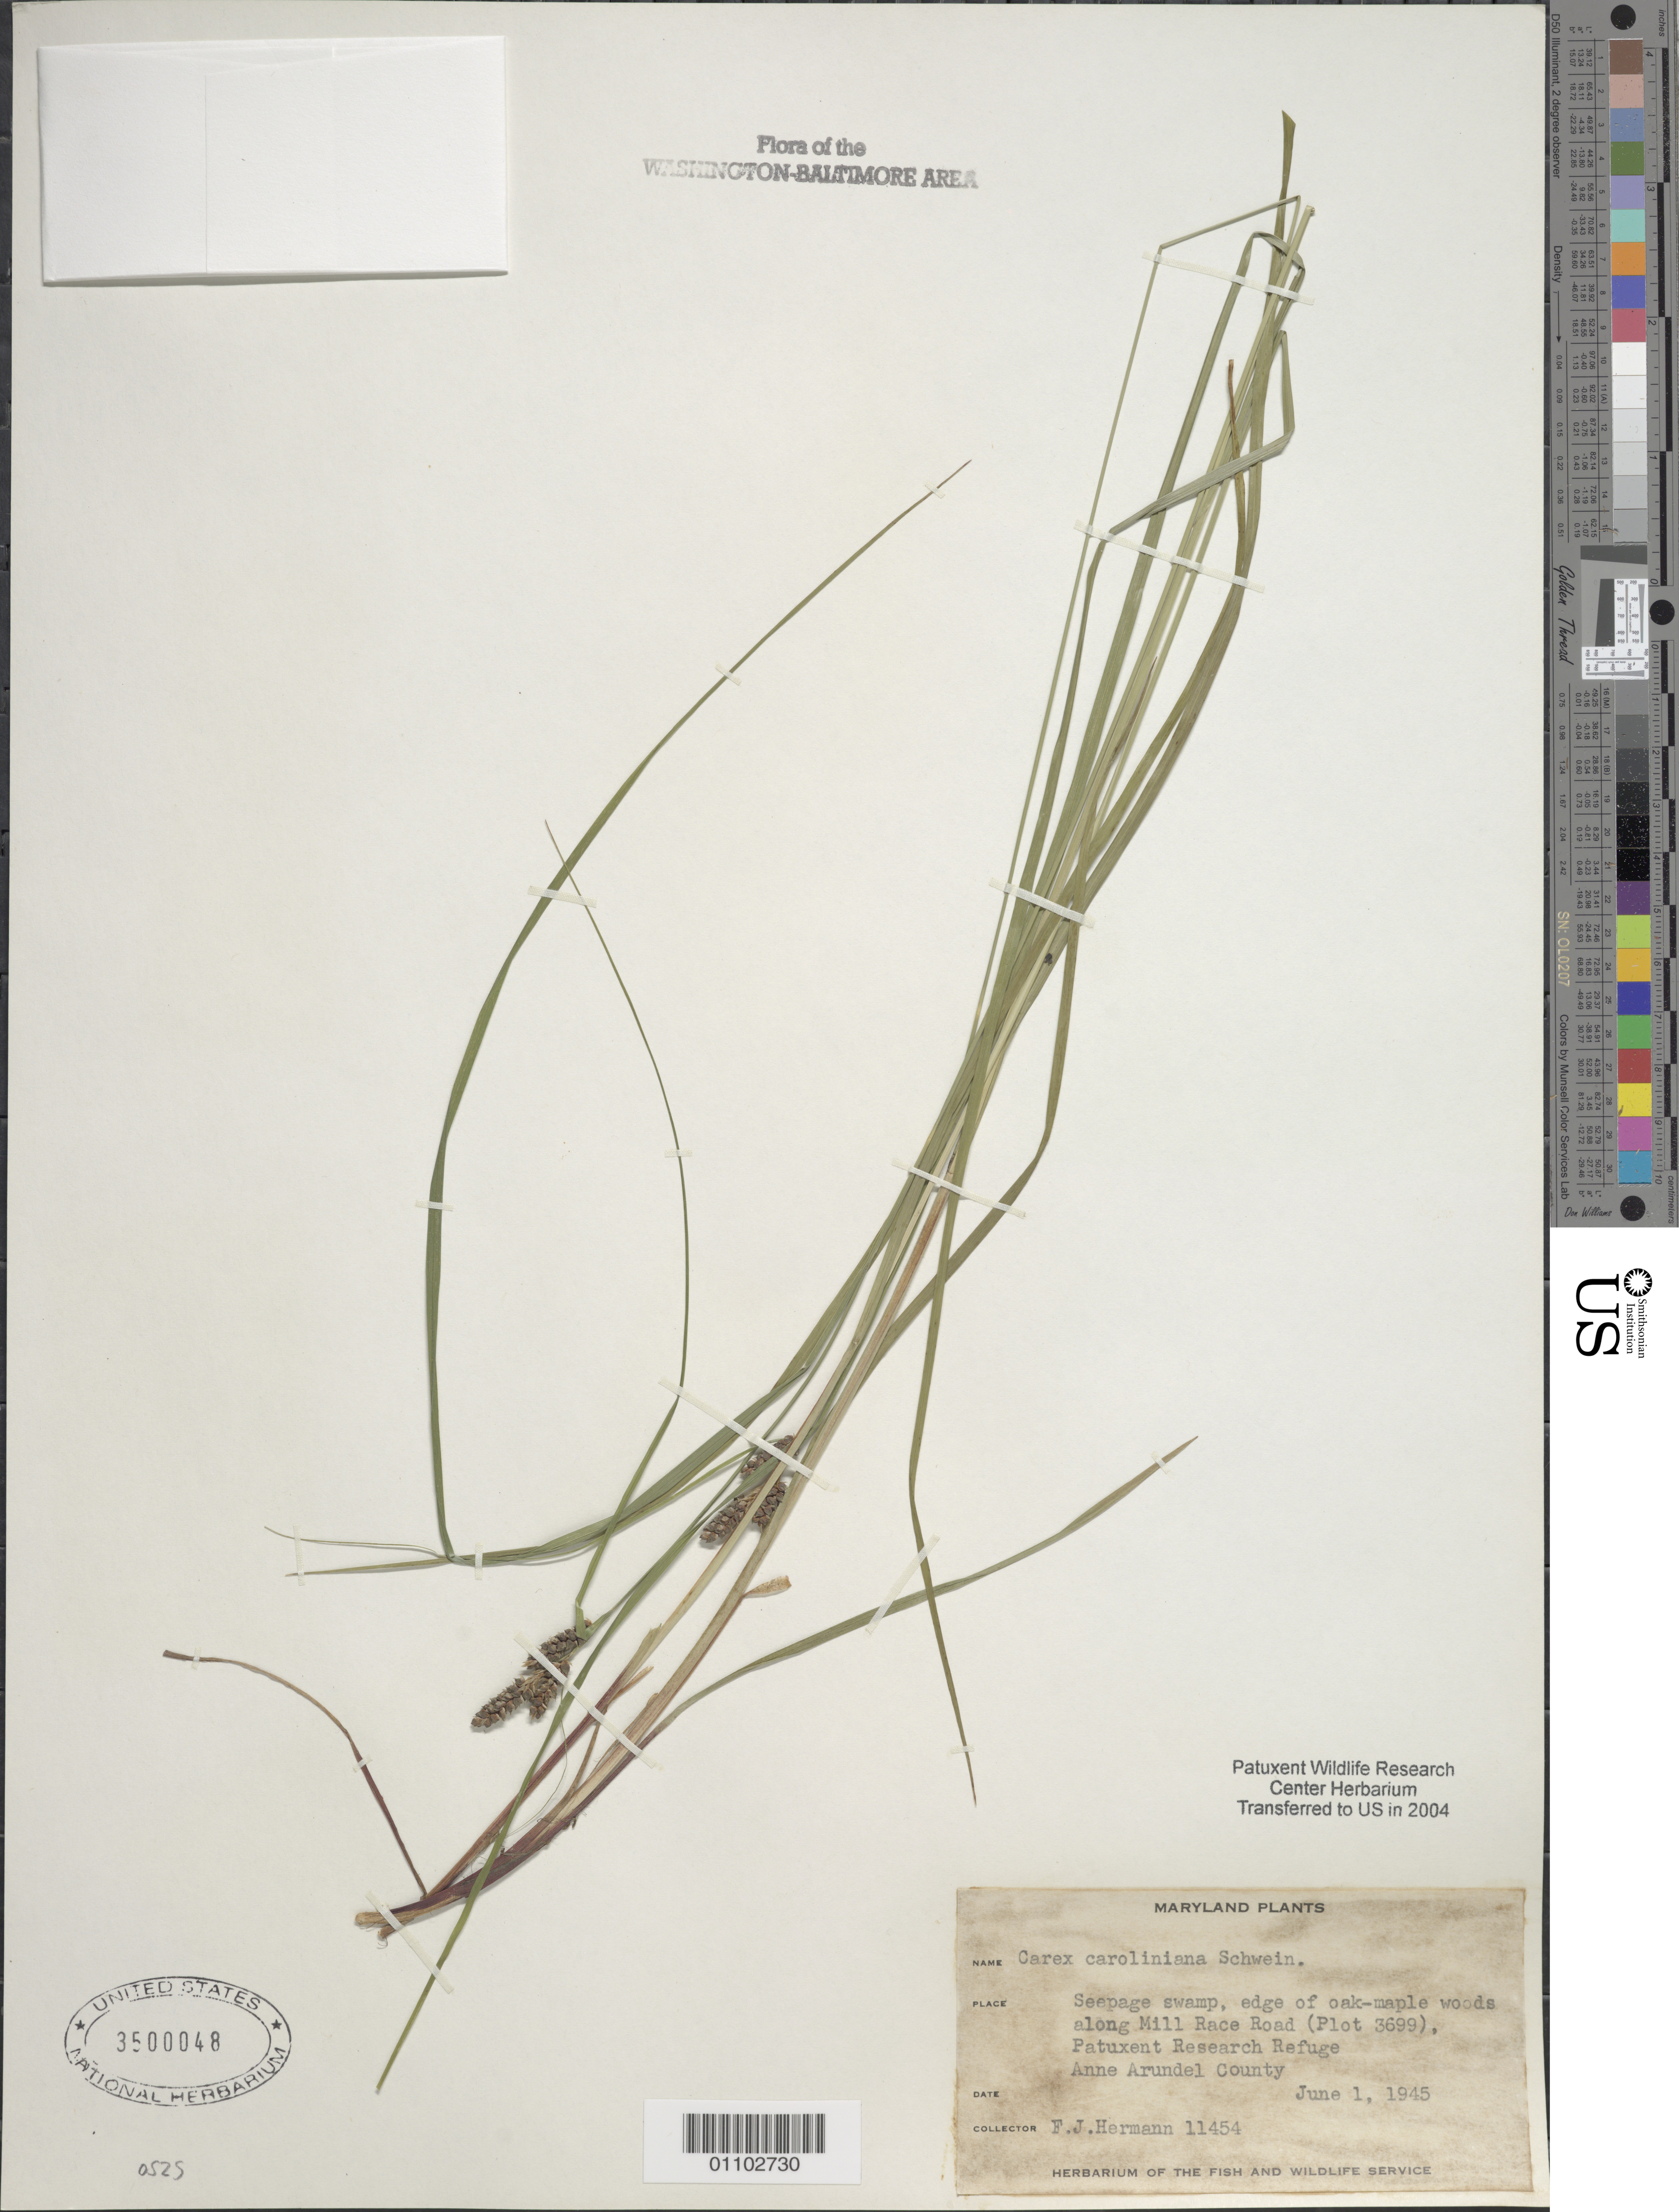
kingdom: Plantae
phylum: Tracheophyta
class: Liliopsida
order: Poales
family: Cyperaceae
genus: Carex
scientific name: Carex caroliniana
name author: Schwein.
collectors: F. J. Hermann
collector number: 11454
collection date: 1945-06-01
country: United States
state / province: Maryland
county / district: Anne Arundel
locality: Along Mill Race Road (Plot 3699), Patuxent Research Refuge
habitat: Seepage swamp, edge of oak-maple woods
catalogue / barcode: US 3500048